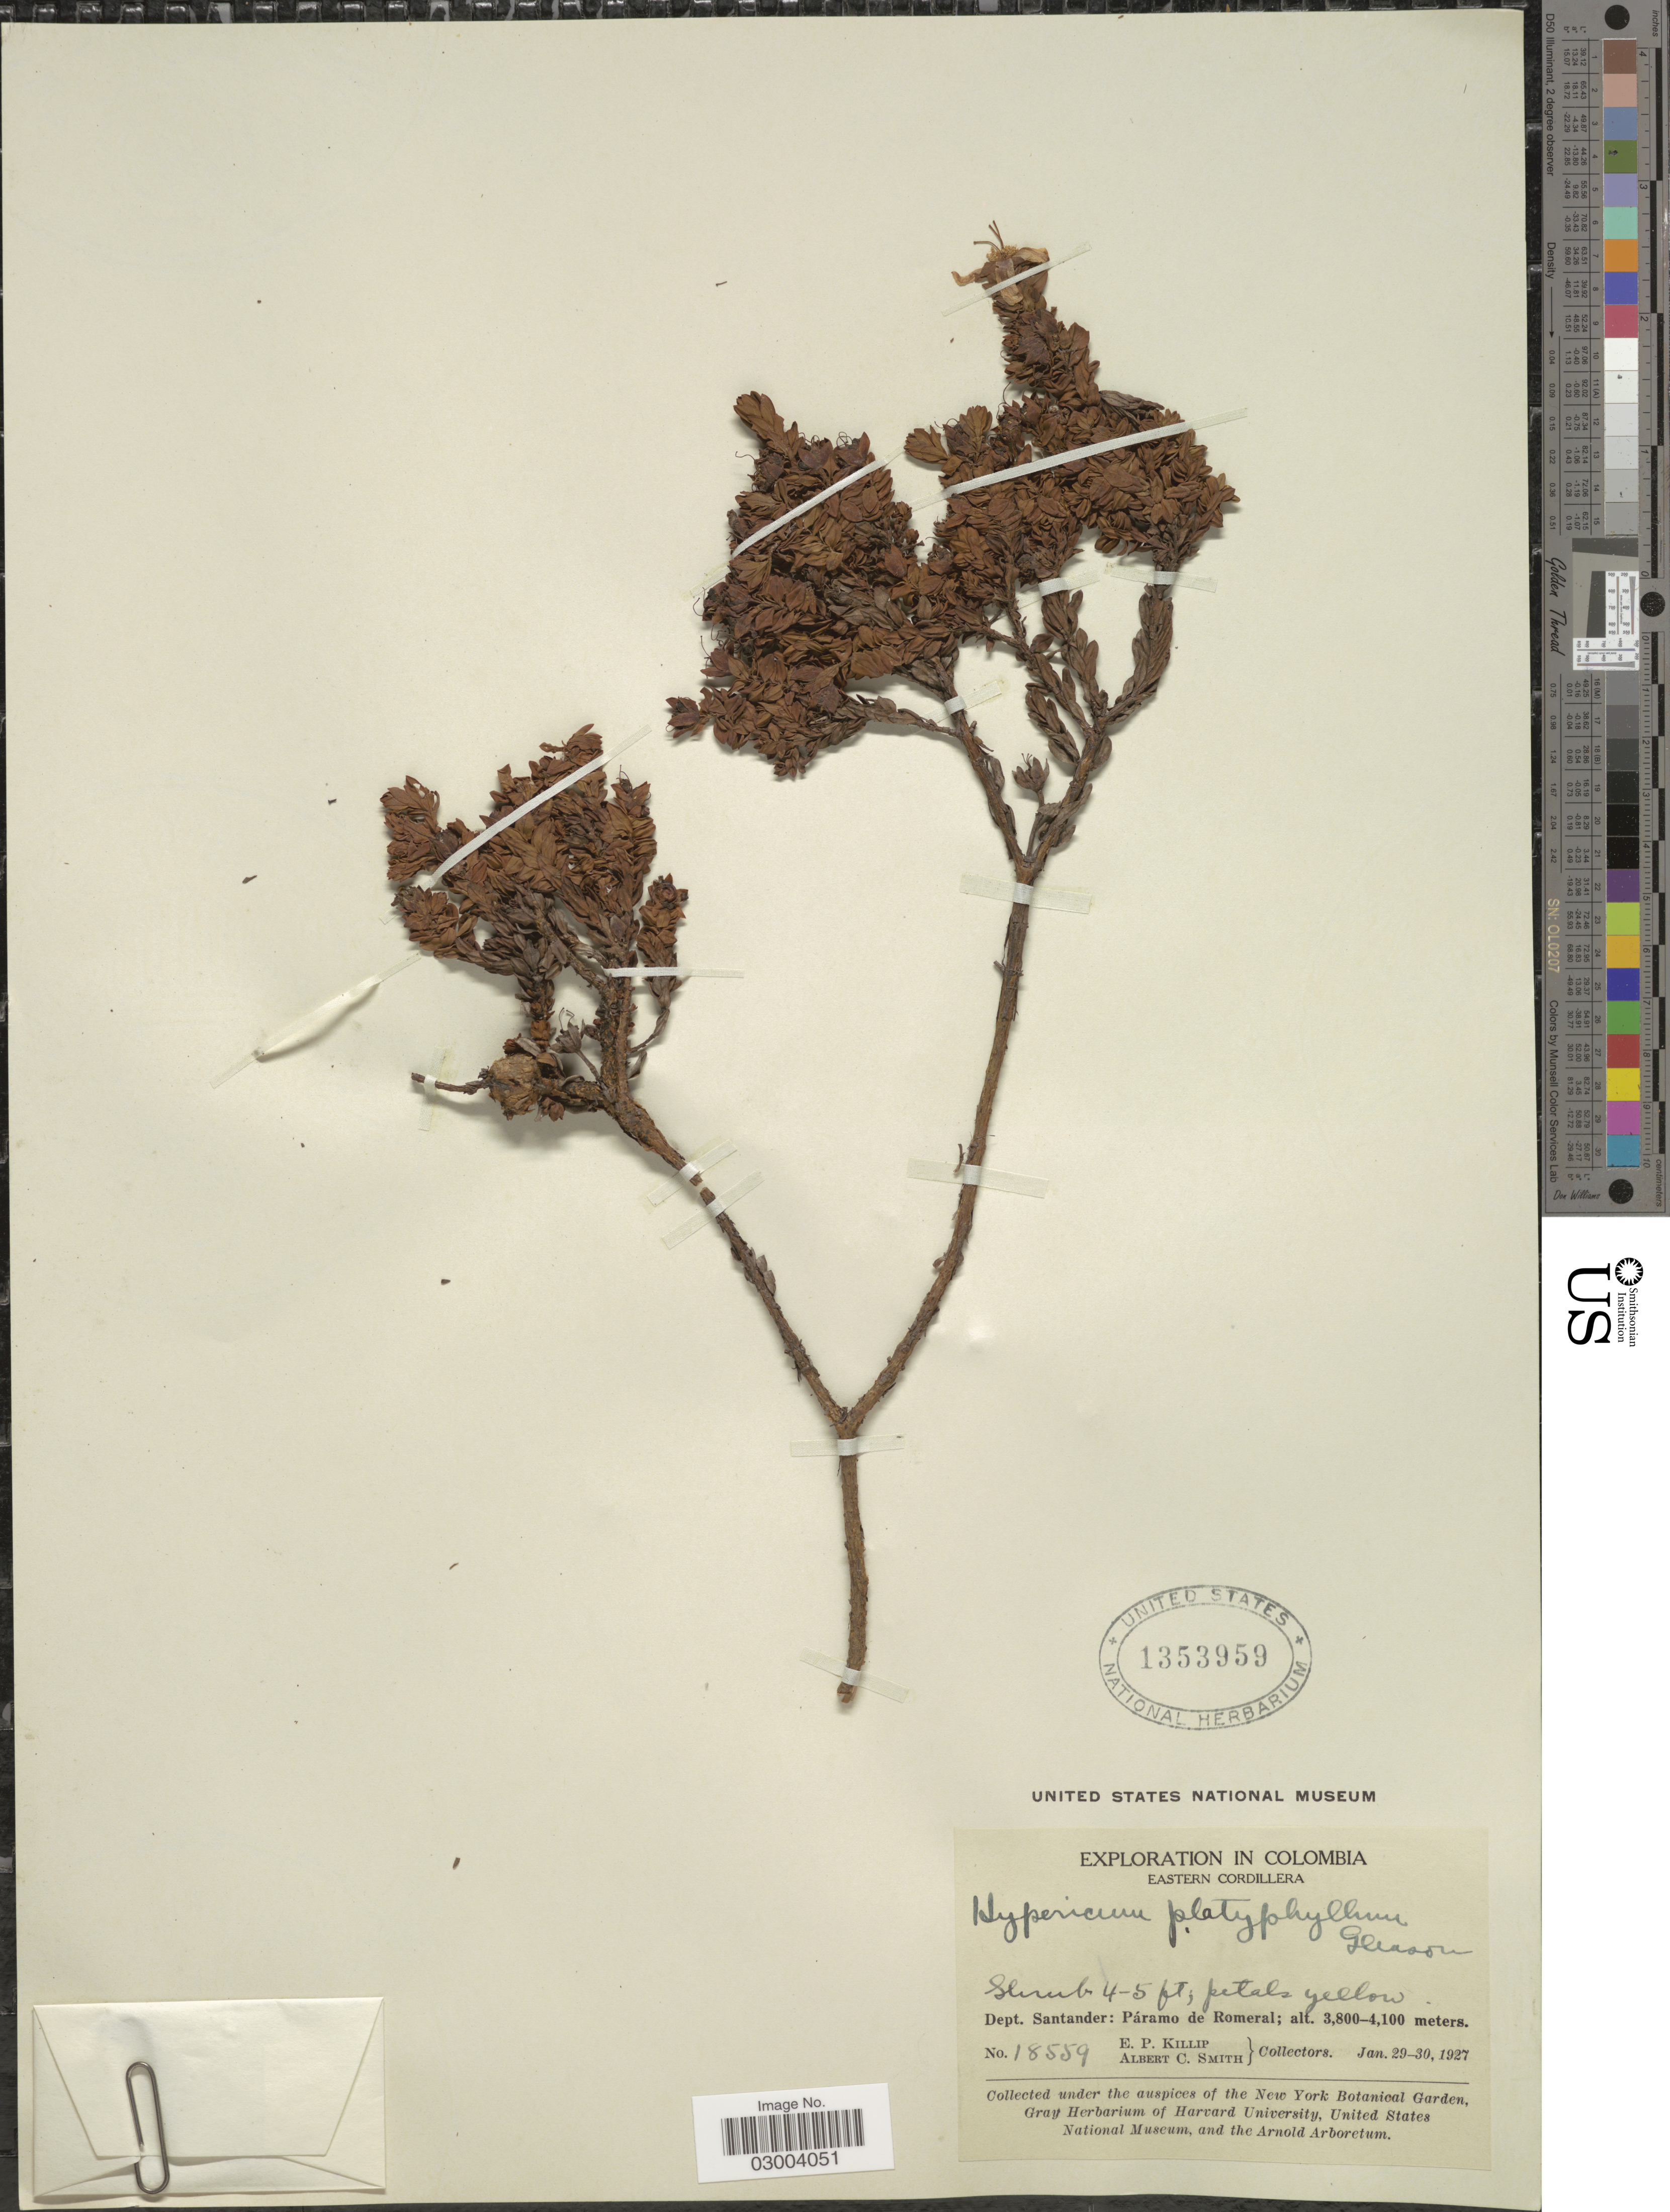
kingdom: Plantae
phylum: Tracheophyta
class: Magnoliopsida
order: Malpighiales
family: Hypericaceae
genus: Hypericum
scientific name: Hypericum phellos subsp. platyphyllum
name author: (Gleason) N. Robson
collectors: E. P. Killip & A. C. Smith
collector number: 18559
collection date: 1927-01-29/1927-01-30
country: Colombia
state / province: Santander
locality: Eastern Cordillera, Dept. Santander: Páramo de Romeral.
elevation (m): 3800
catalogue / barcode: US 1353959